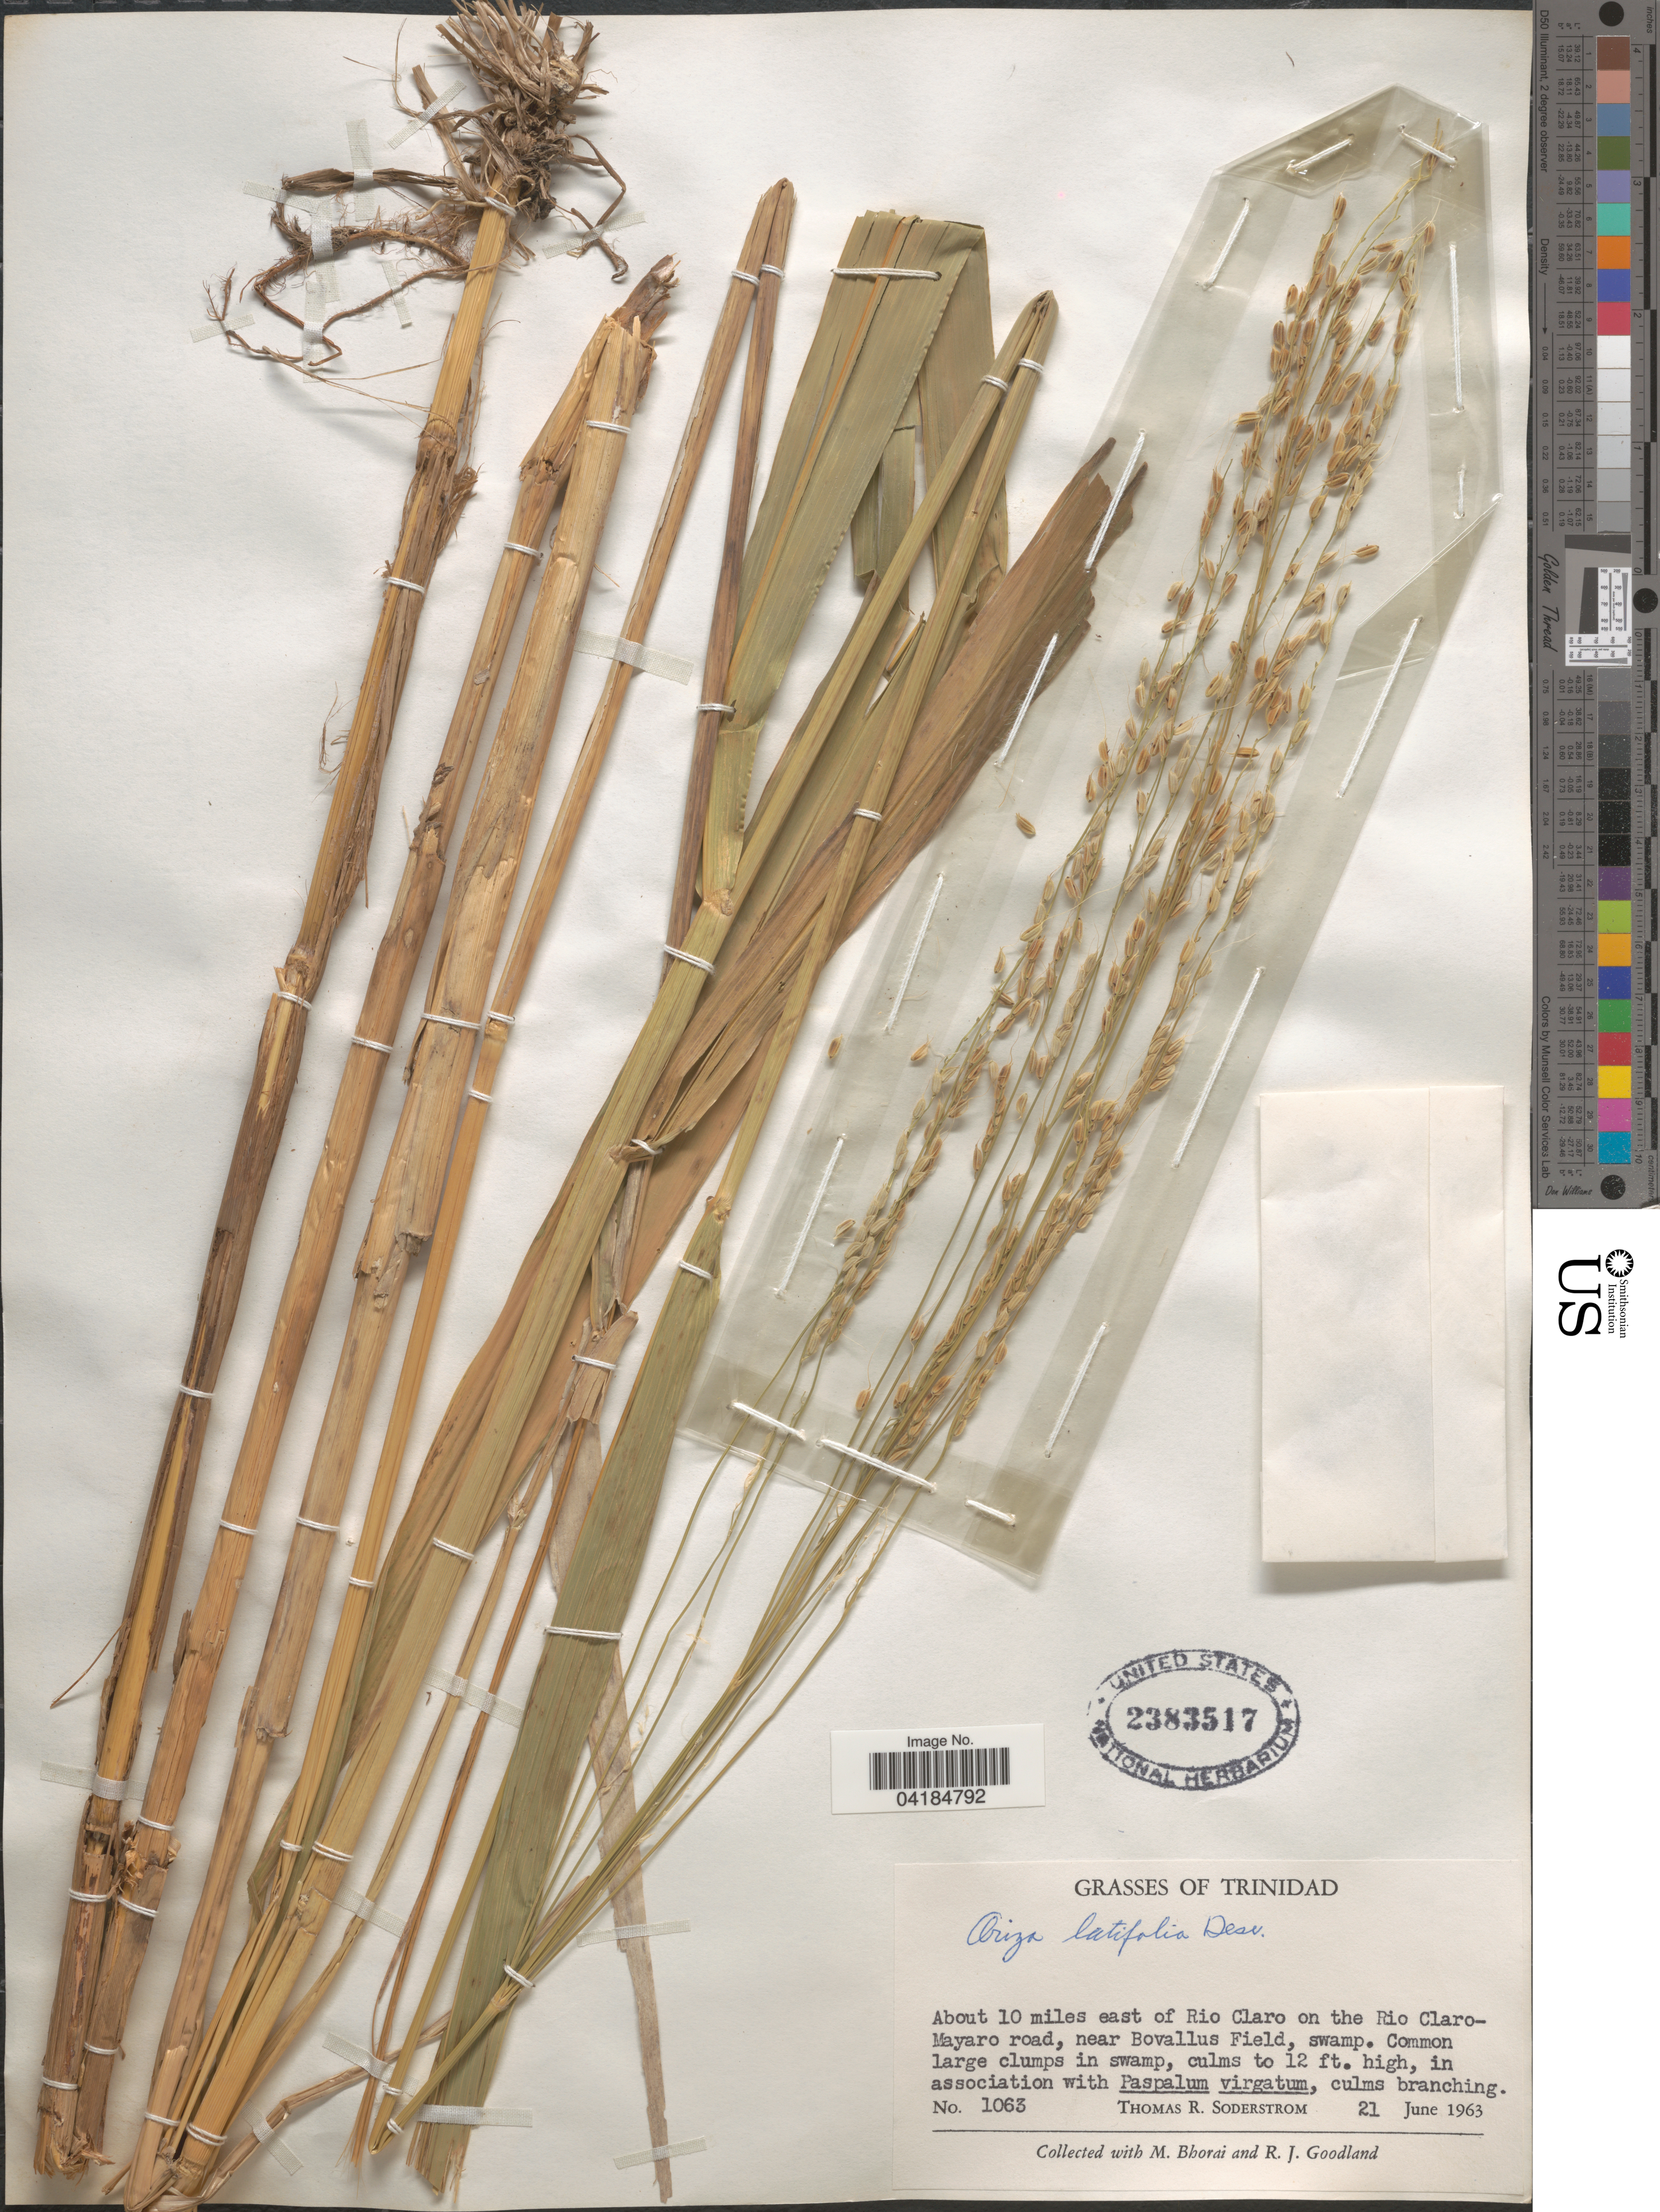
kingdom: Plantae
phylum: Tracheophyta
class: Liliopsida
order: Poales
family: Poaceae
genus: Oryza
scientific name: Oryza latifolia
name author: Desv.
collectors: T. R. Soderstrom, M. Bhorai & R. Goodland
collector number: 1063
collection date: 1963-06-21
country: Trinidad and Tobago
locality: Trinidad. About 10 miles east of Rio Claro on the Rio Claro-Mayaro road, near Bovallus Field.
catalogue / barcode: US 2383517